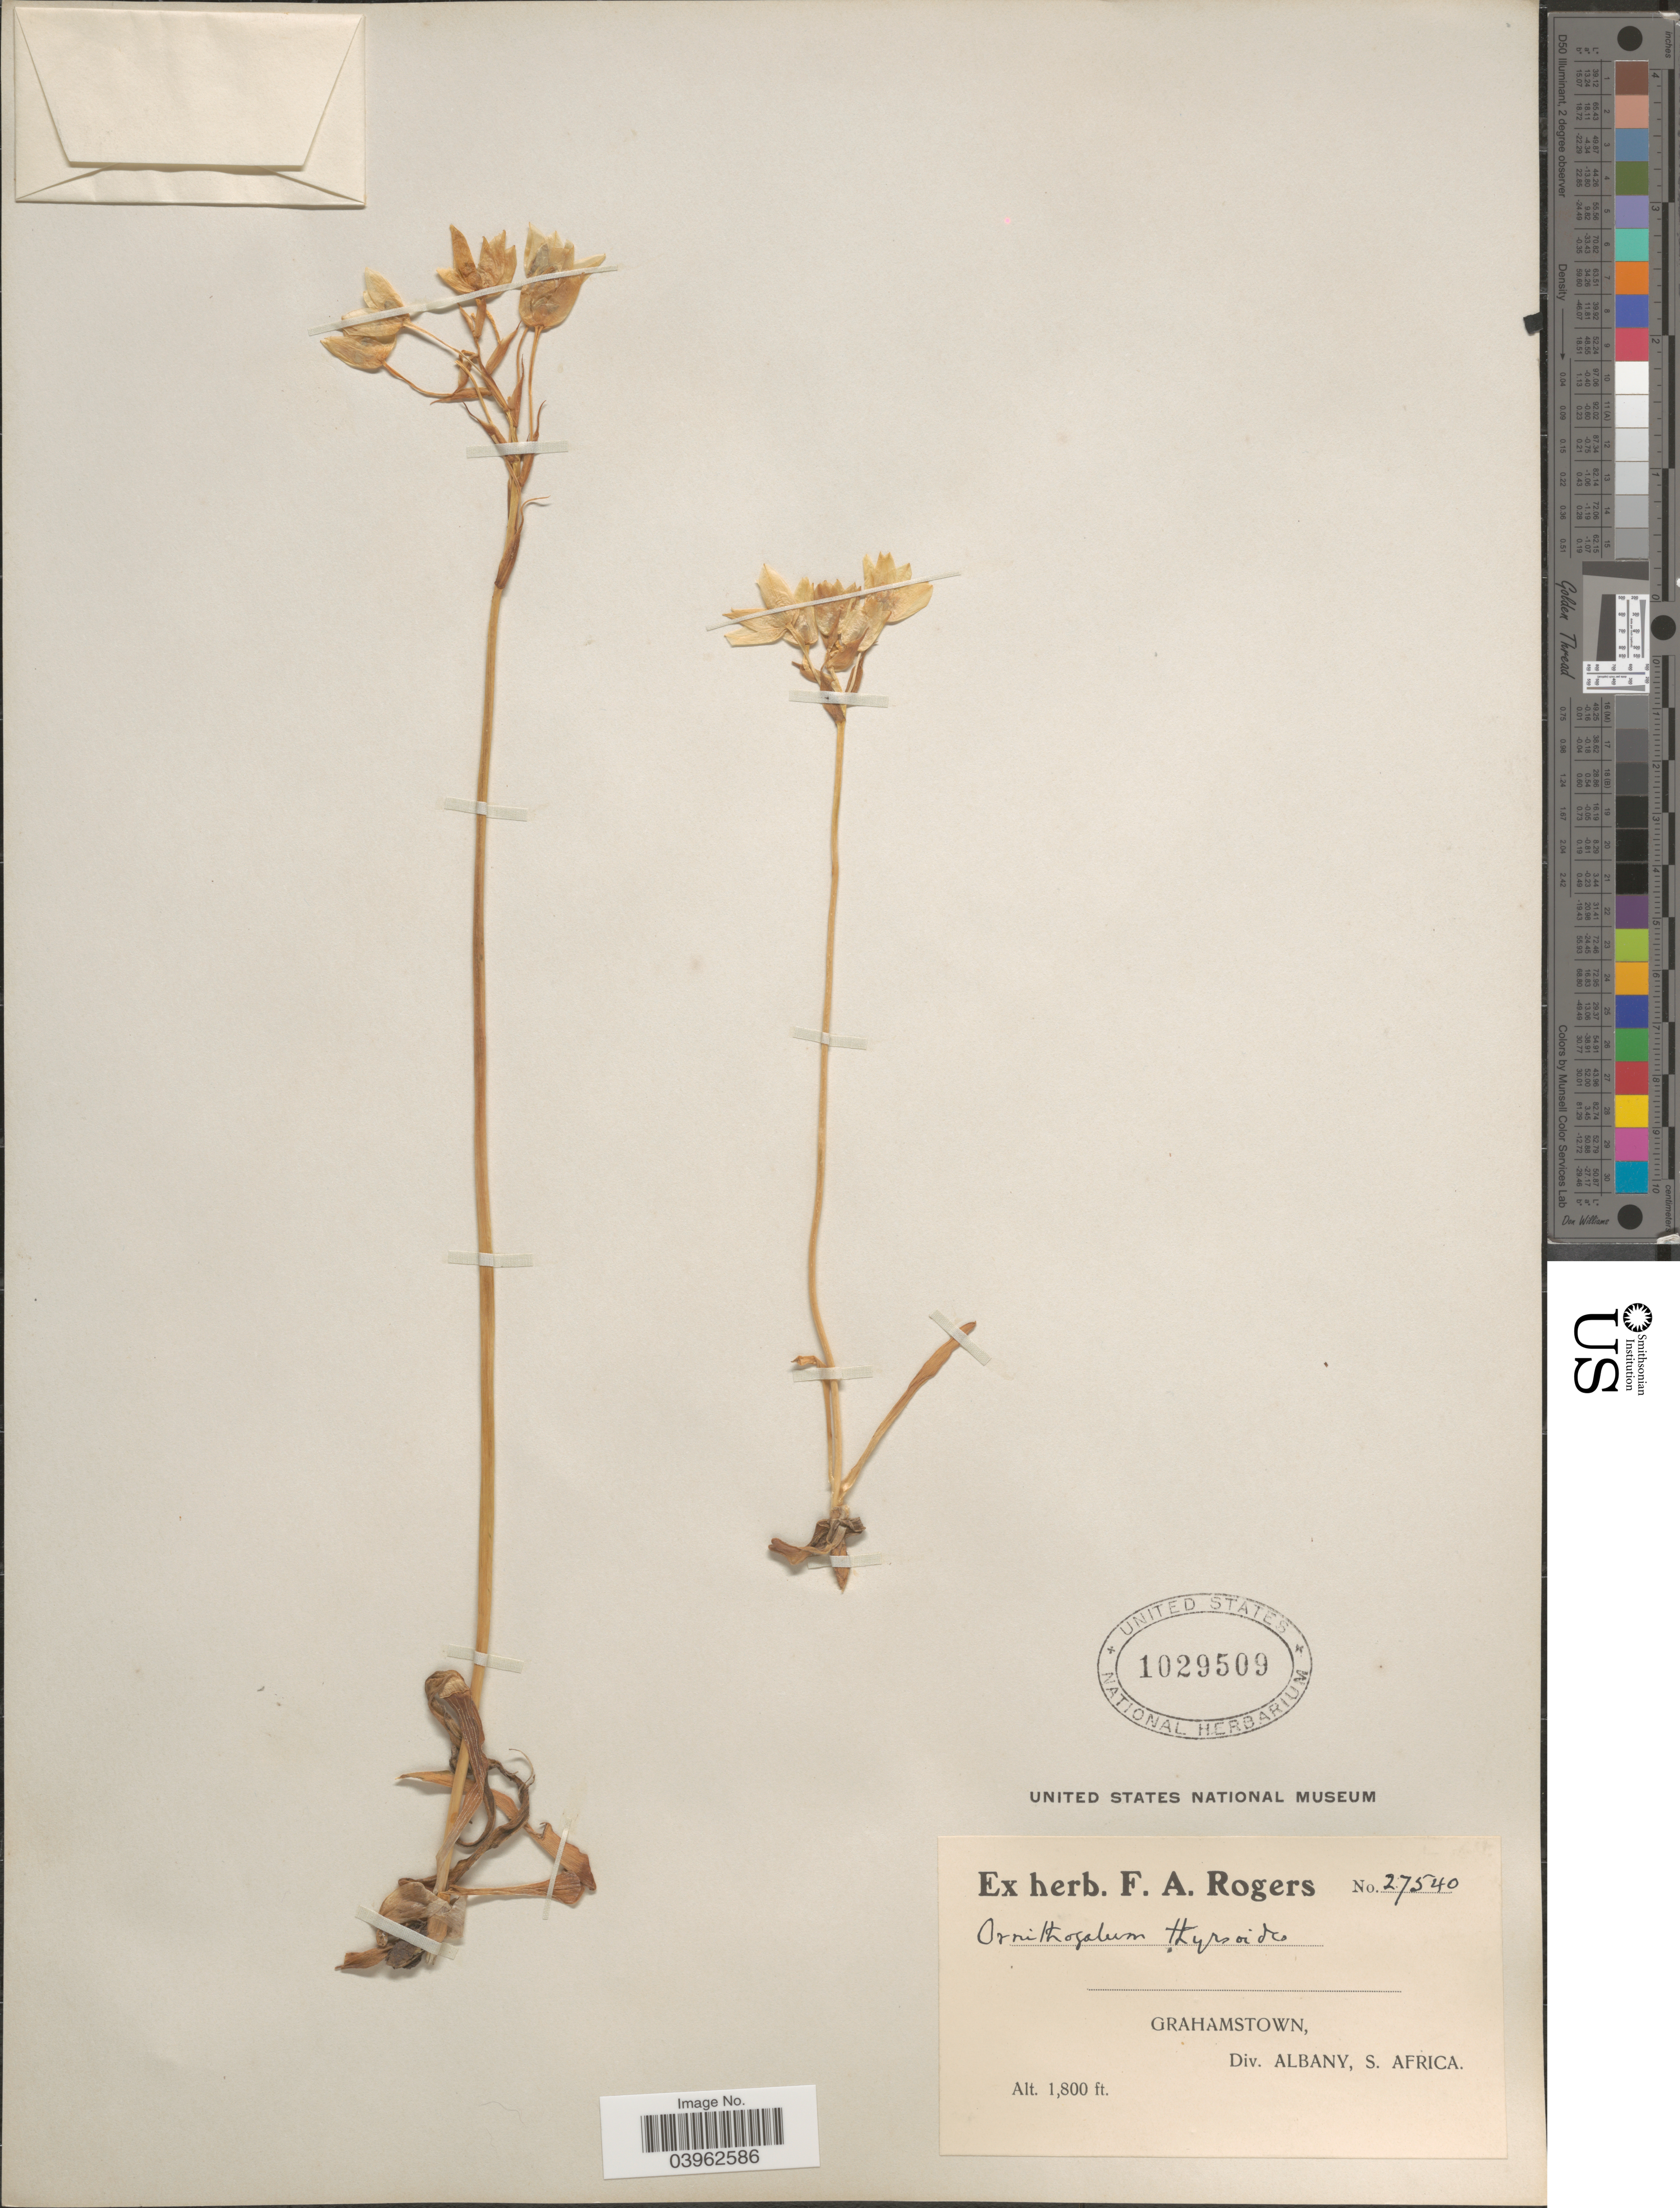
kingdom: Plantae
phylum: Tracheophyta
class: Liliopsida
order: Asparagales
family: Asparagaceae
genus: Ornithogalum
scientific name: Ornithogalum thyrsoides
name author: Jacq.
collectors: ex herb. F. A. Rogers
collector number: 27540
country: South Africa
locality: Grahamstown, Div. Albany, S. Africa.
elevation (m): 549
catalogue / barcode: US 1029509